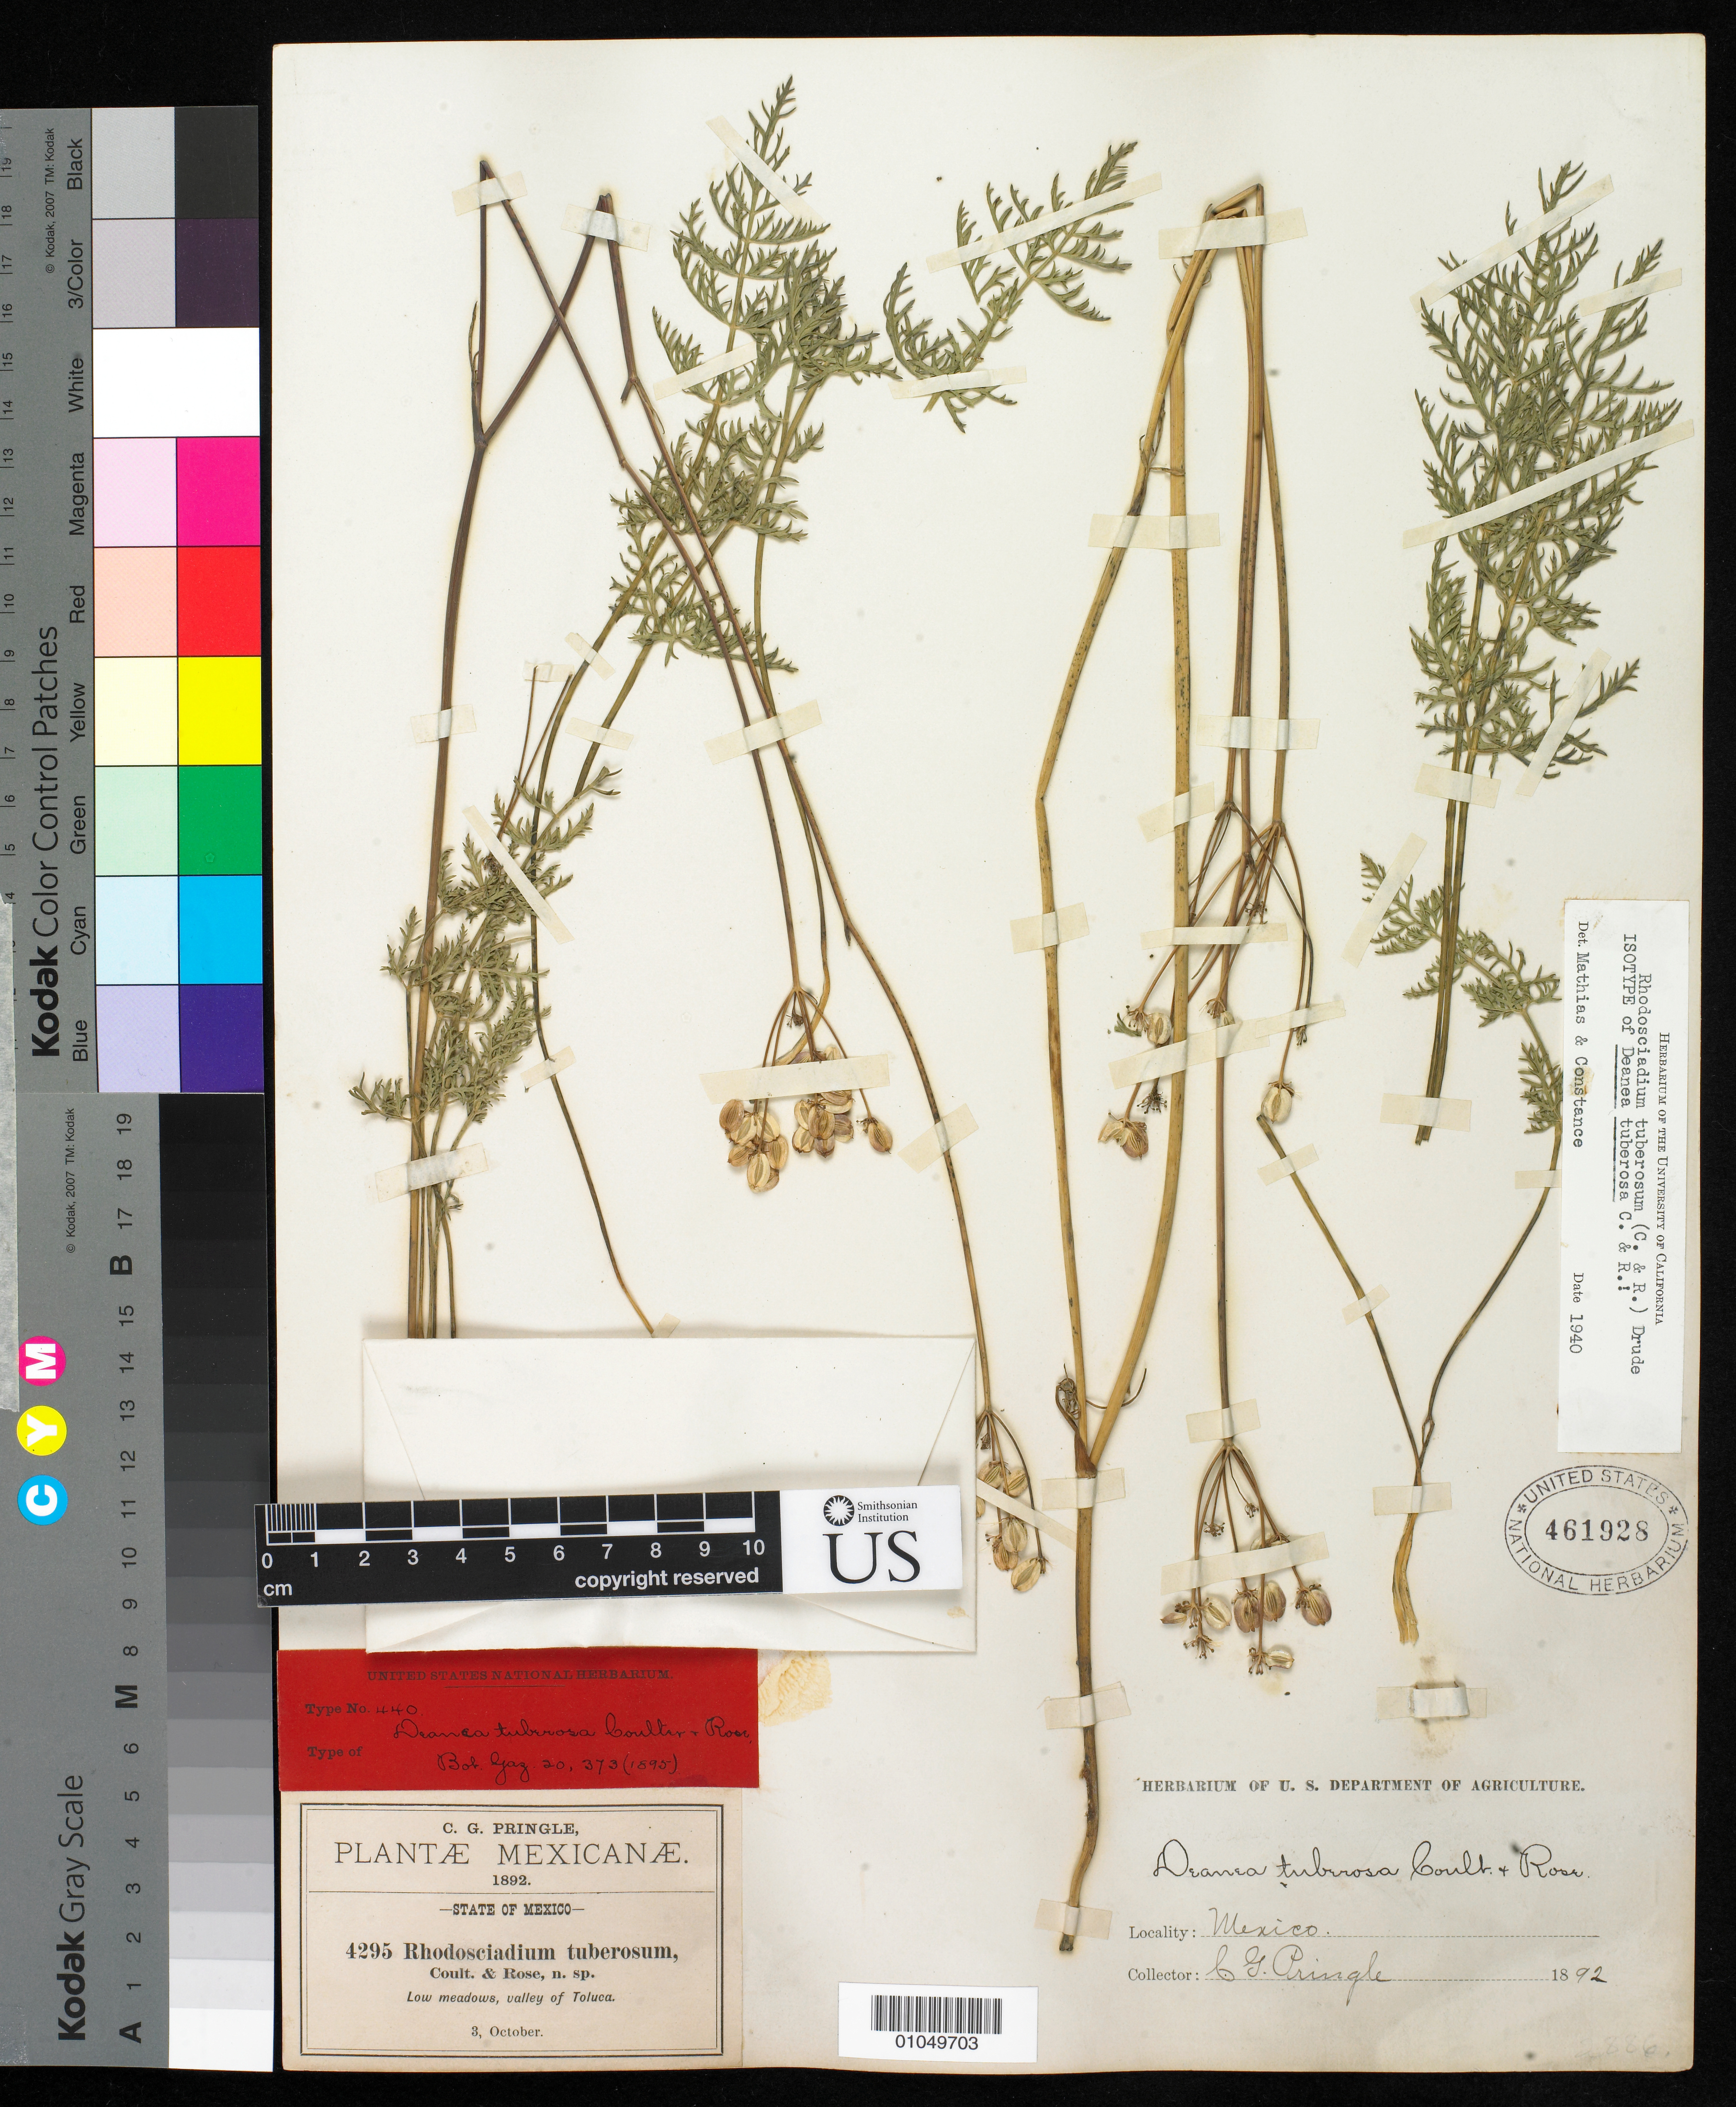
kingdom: Plantae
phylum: Tracheophyta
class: Magnoliopsida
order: Apiales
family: Apiaceae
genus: Deanea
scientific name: Deanea tuberosa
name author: J.M. Coult. & Rose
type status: Type Collection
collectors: C. G. Pringle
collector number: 4295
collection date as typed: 03 Oct 1892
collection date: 1892-10-03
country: Mexico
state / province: México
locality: Valley of Toluca.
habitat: Low meadows.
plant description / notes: One of three sheets (syntypes?) from original USDA herbarium.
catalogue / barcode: US 461928